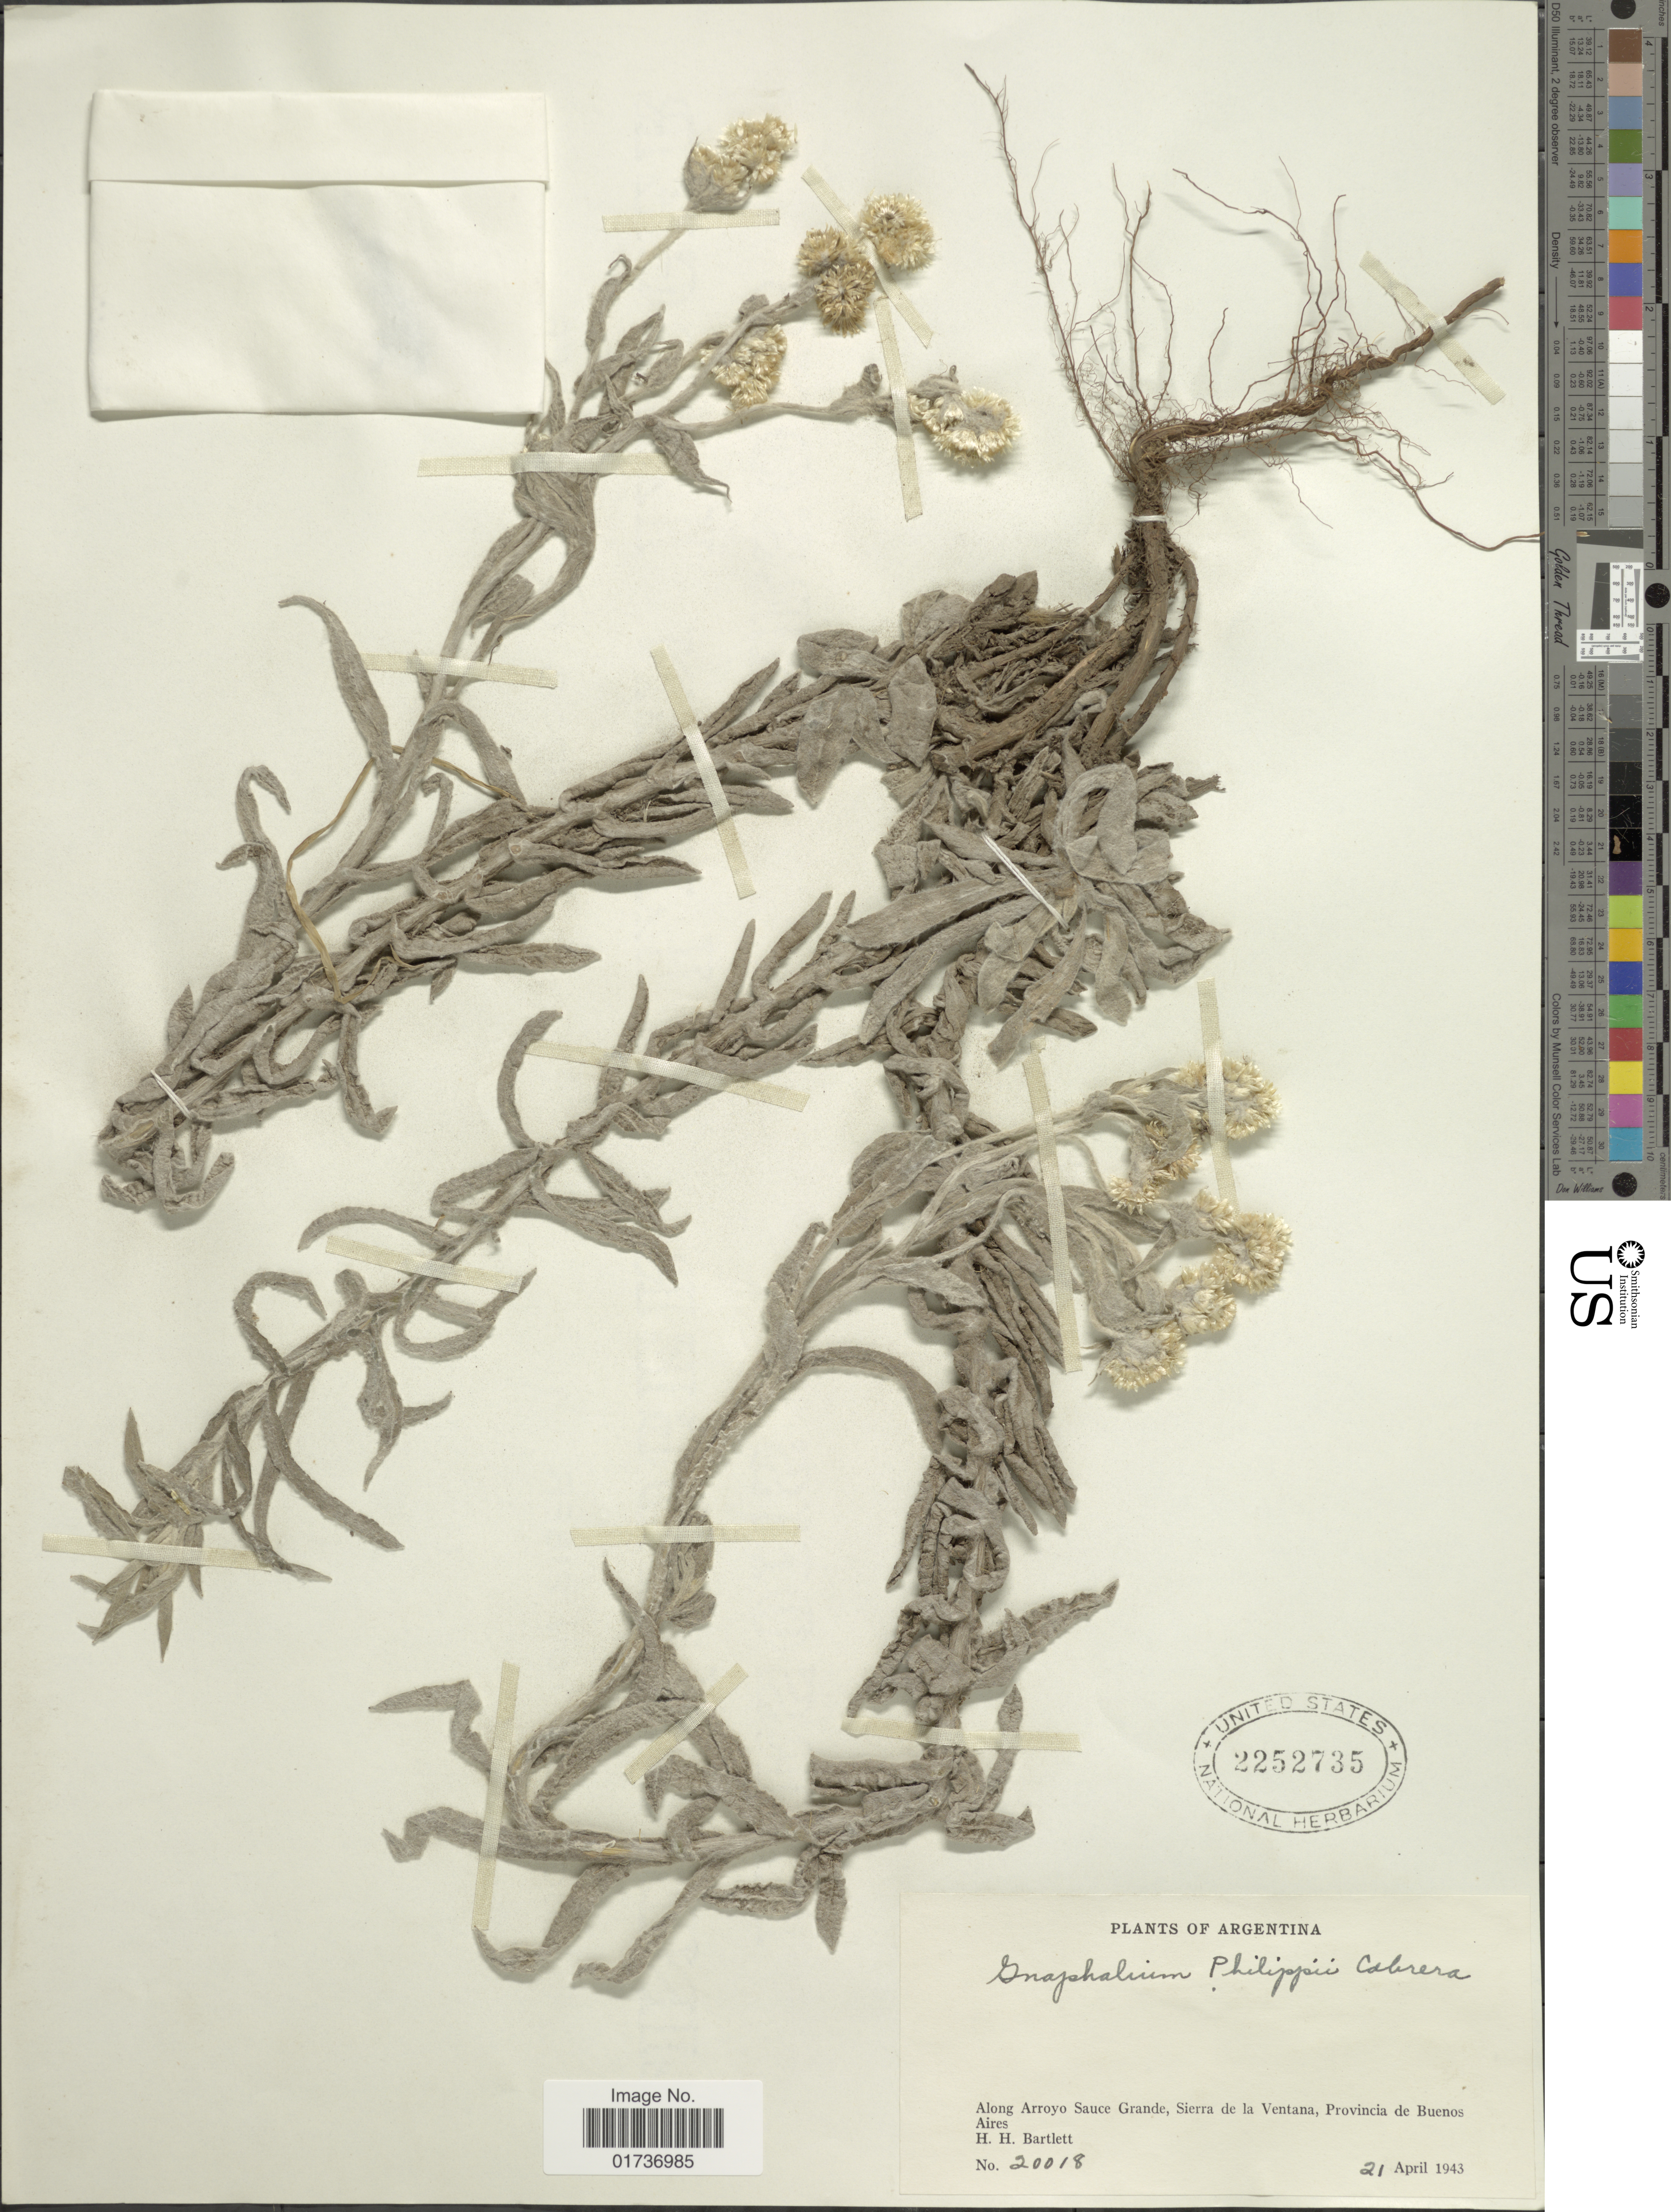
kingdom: Plantae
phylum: Tracheophyta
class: Magnoliopsida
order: Asterales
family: Asteraceae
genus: Gnaphalium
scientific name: Gnaphalium cabrerae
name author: S.E. Freire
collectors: Bartlett, --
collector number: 20018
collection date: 1943-04-21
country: Argentina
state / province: Buenos Aires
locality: Along Arroyo Sauce Grande, Sierra de la Ventana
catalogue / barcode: US 2252735